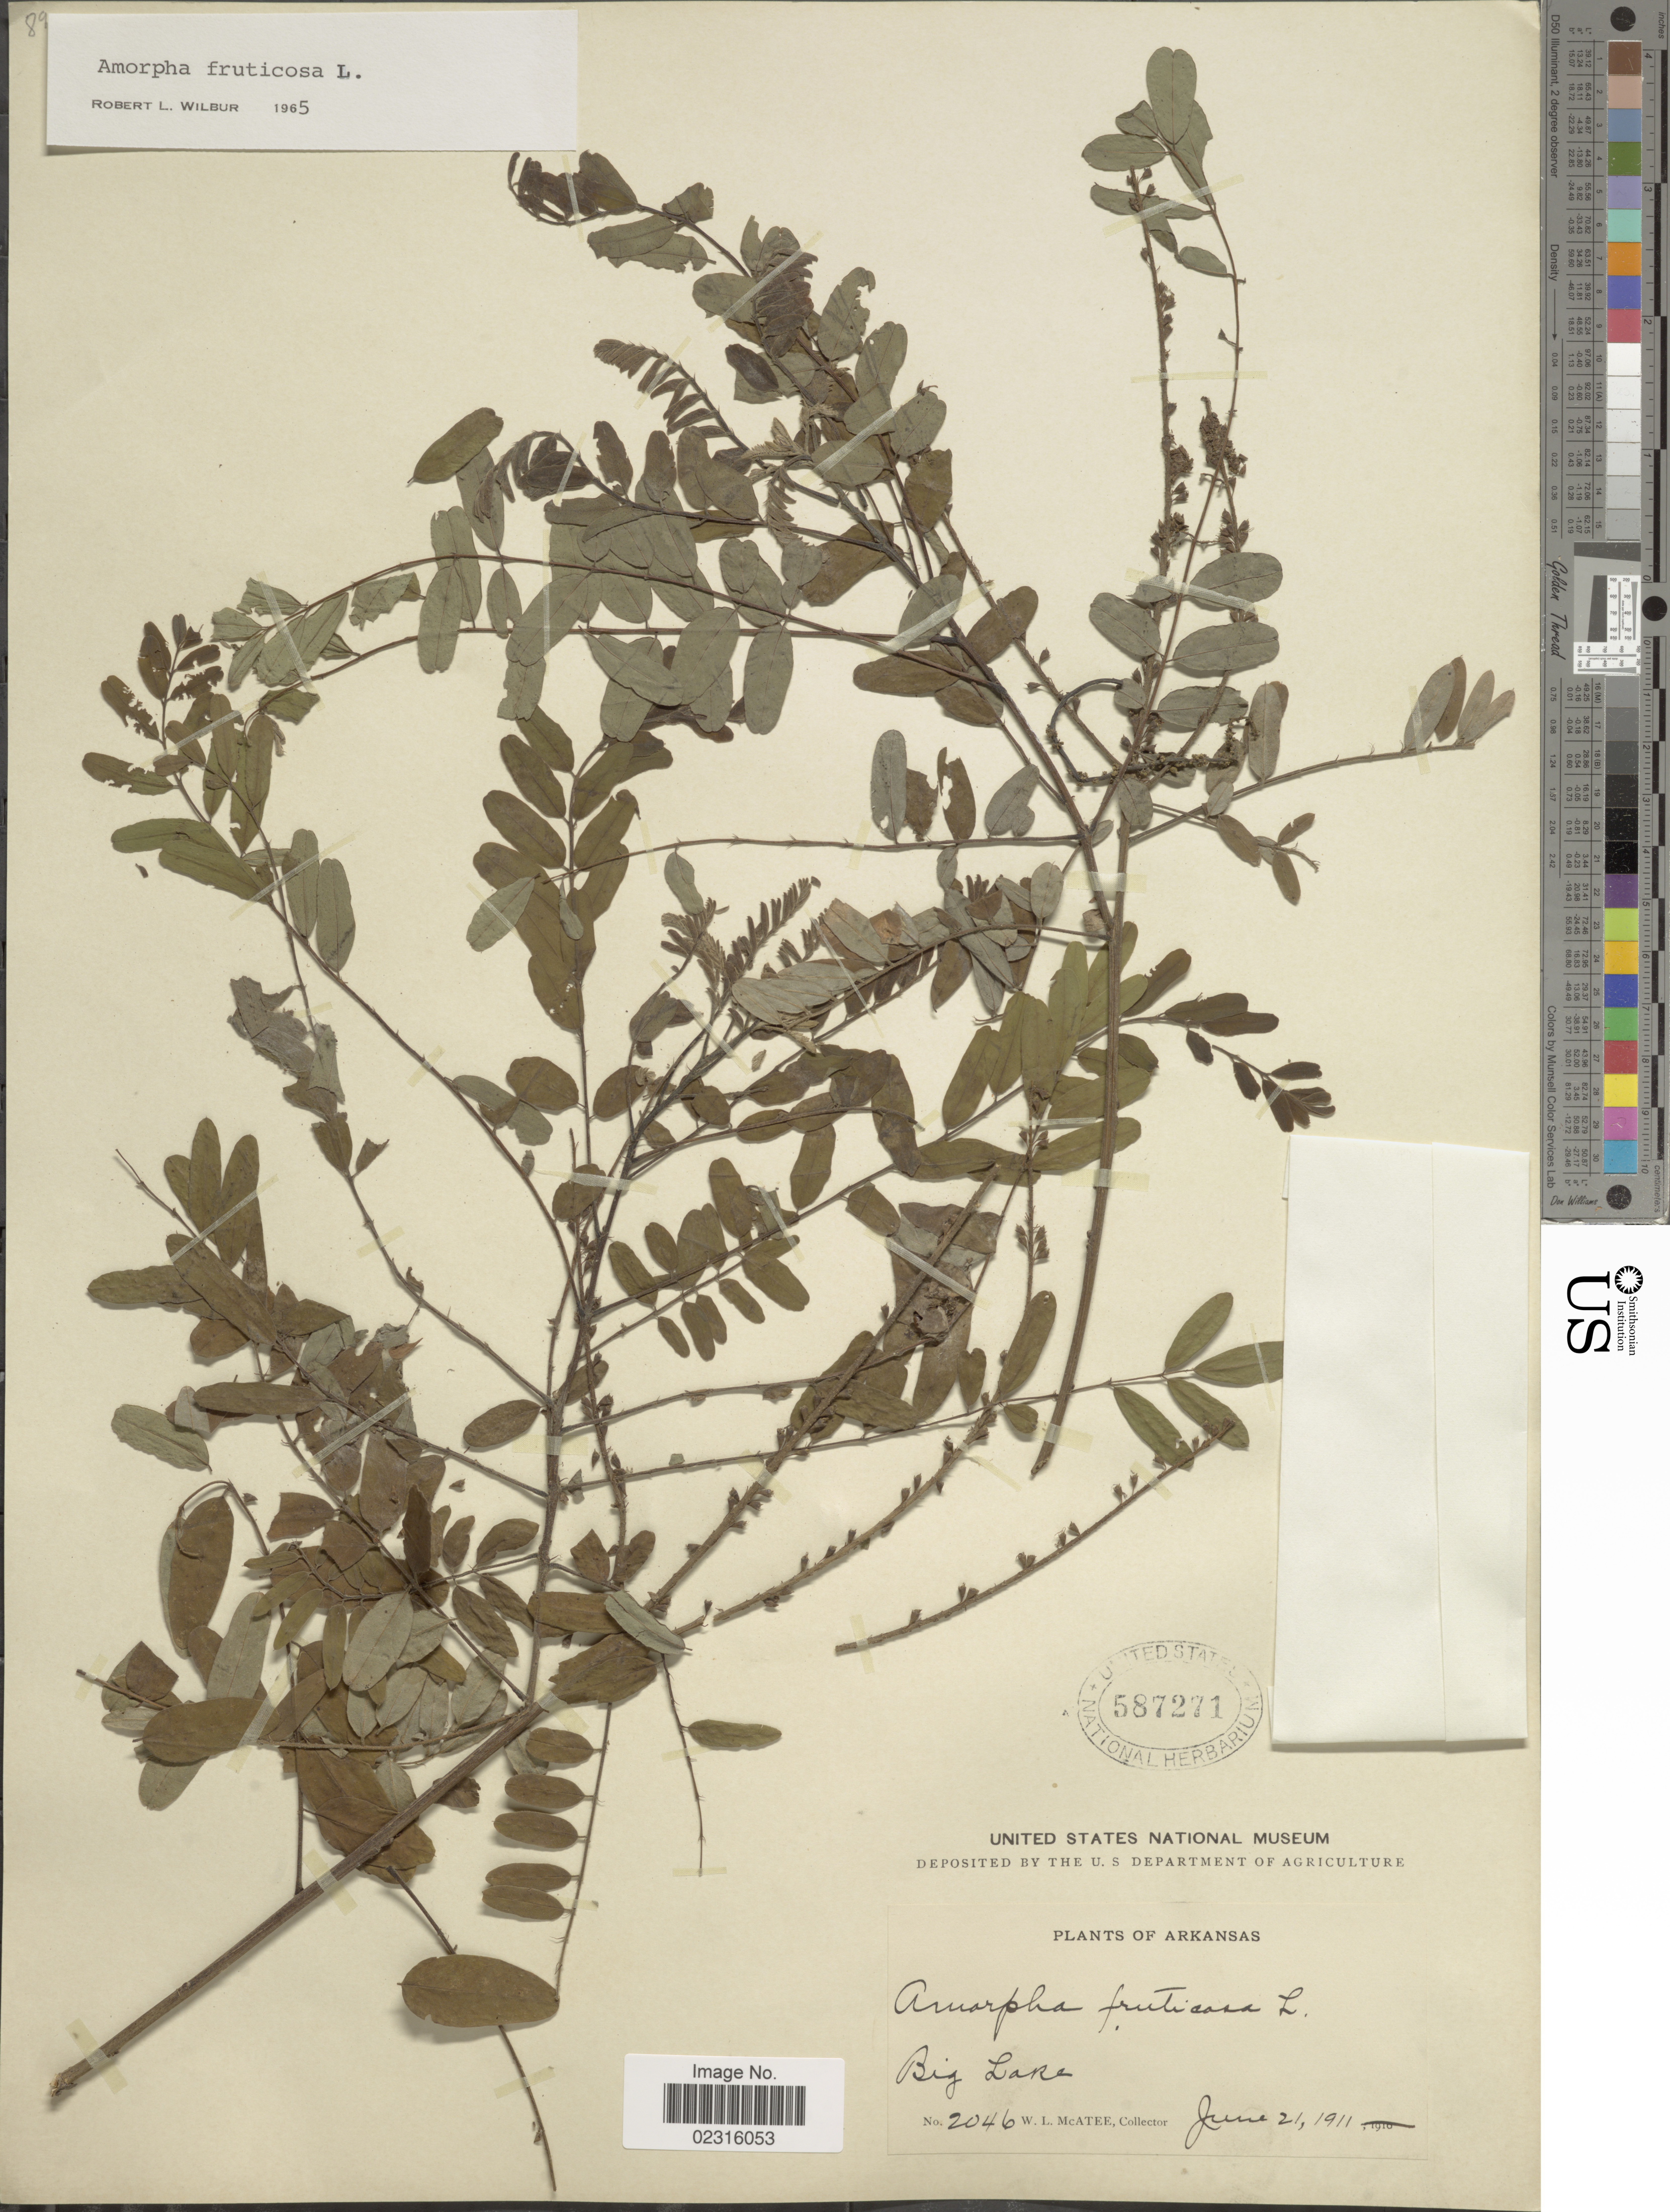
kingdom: Plantae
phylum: Tracheophyta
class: Magnoliopsida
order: Fabales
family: Fabaceae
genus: Amorpha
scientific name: Amorpha fruticosa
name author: L.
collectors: W. McAtee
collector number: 2046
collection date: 1911-06-21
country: United States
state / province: Arkansas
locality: Big Lake.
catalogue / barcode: US 587271